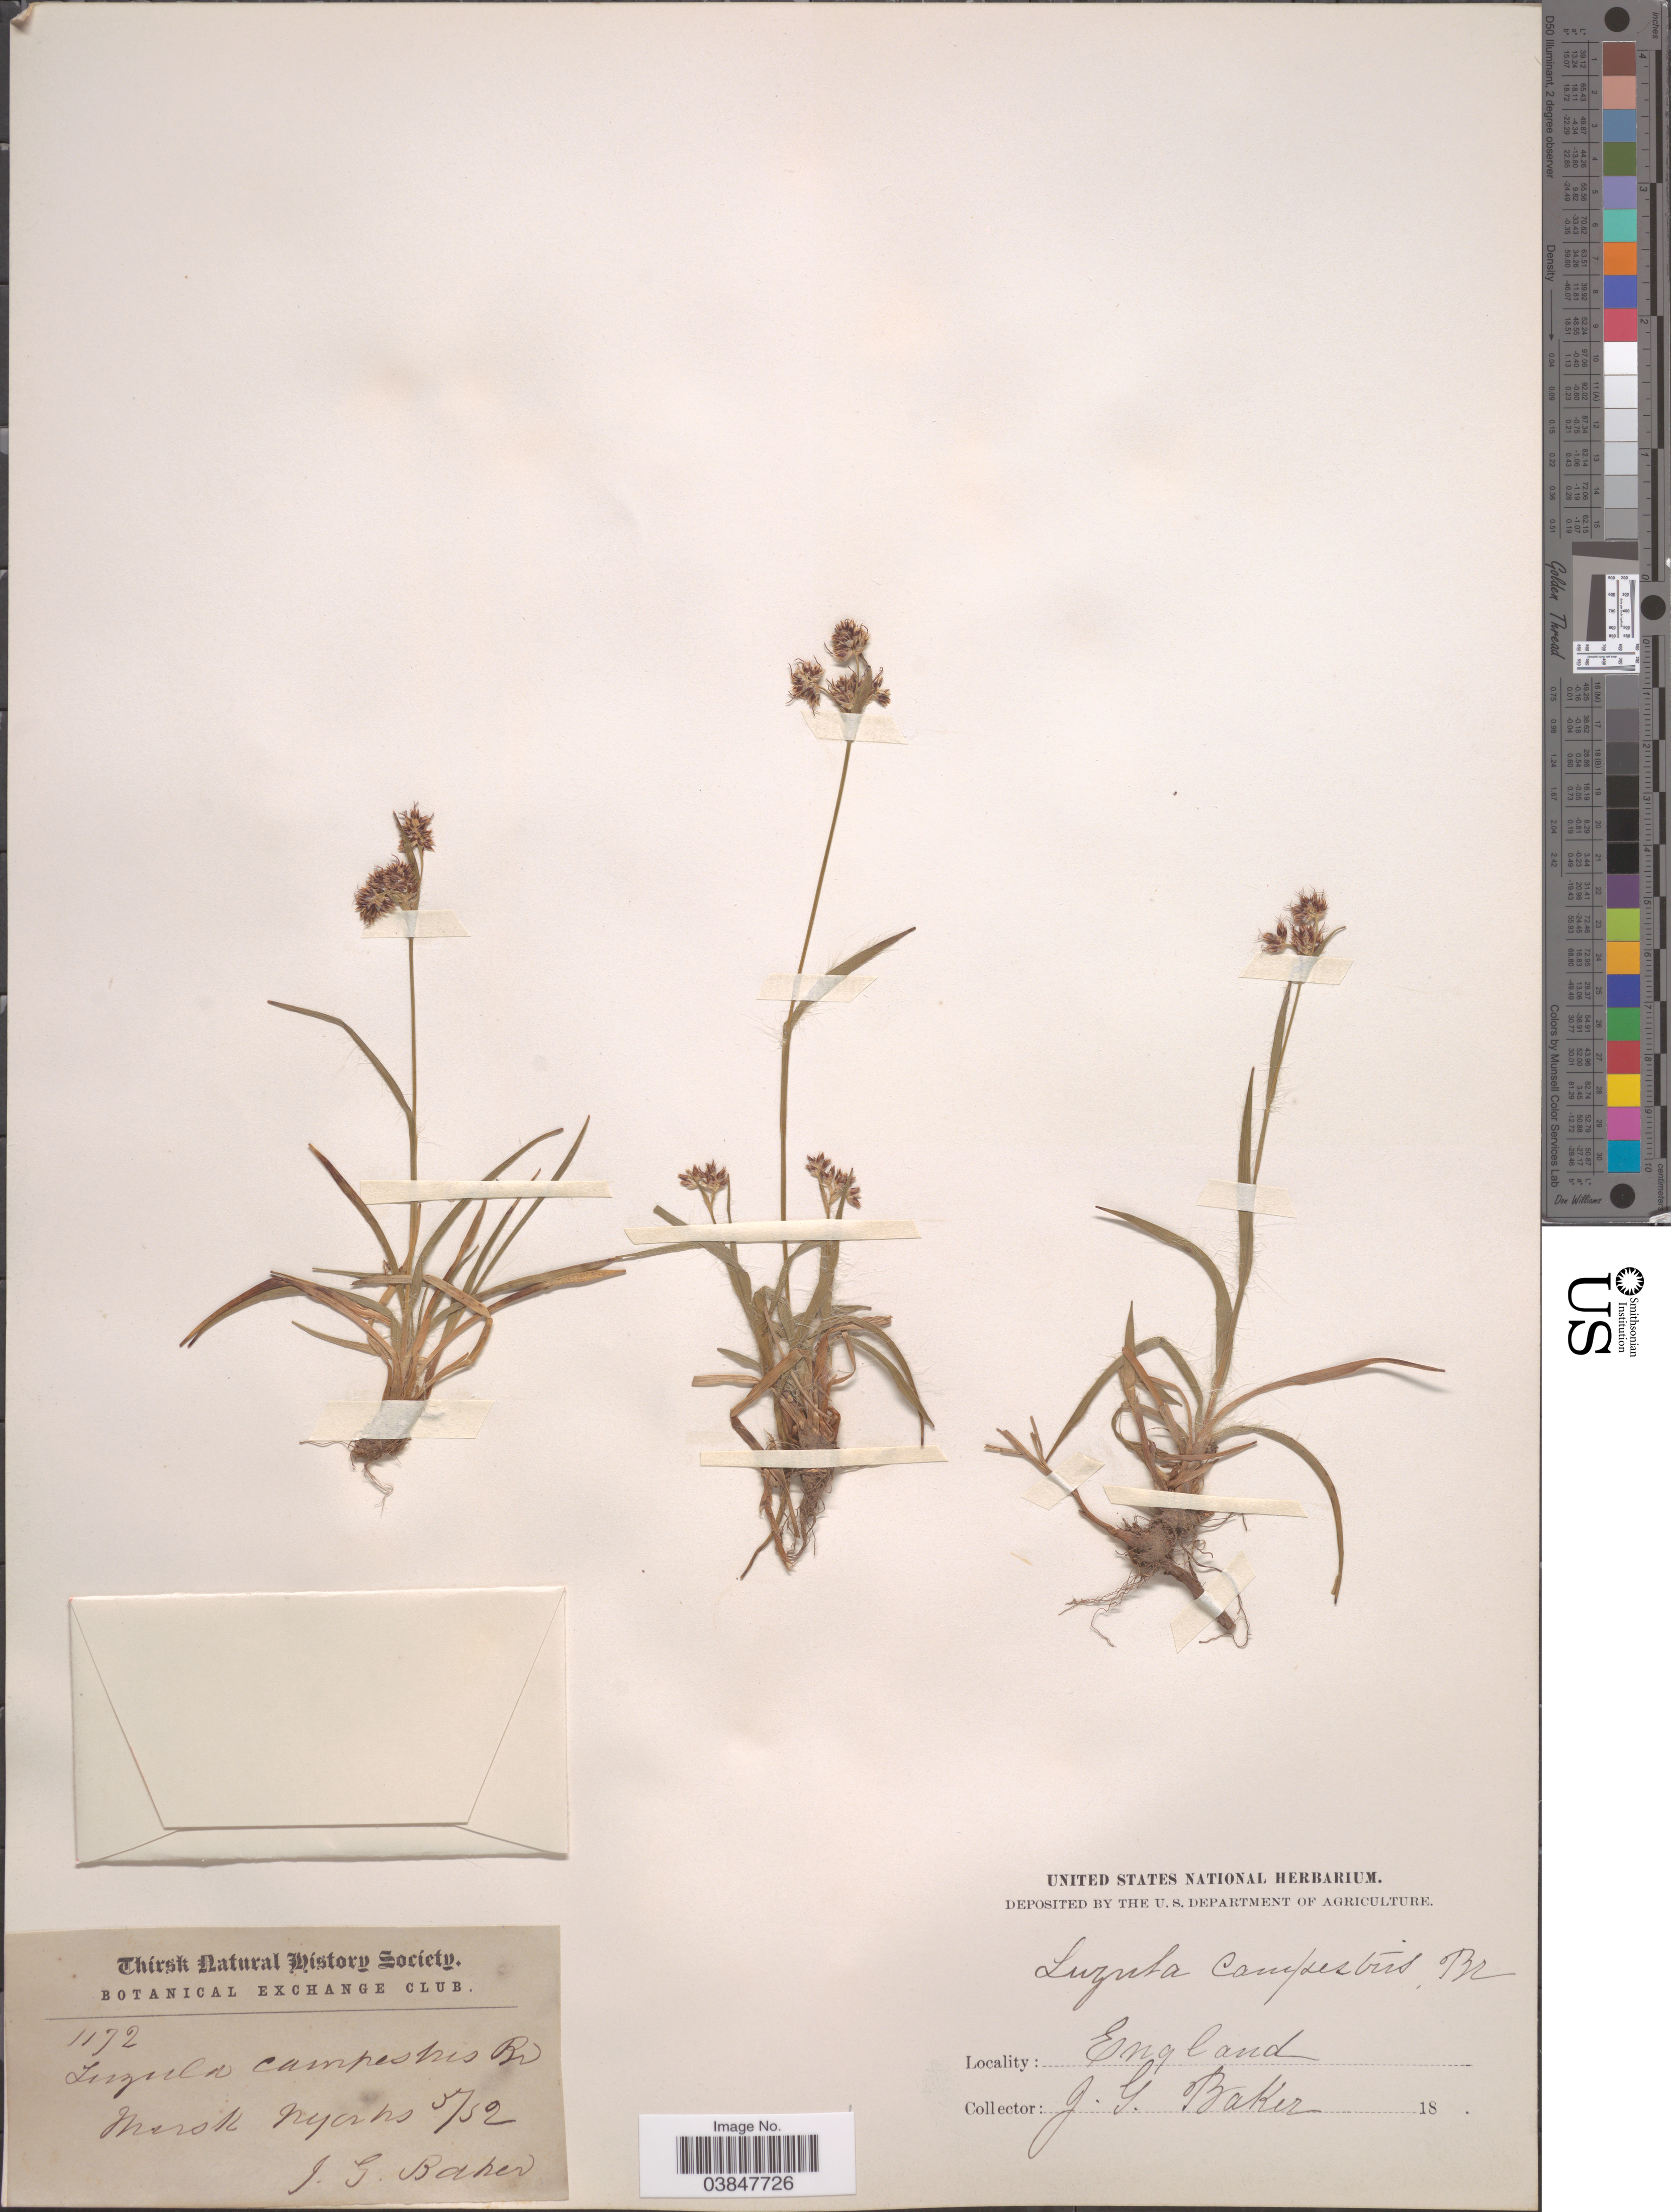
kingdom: Plantae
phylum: Tracheophyta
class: Liliopsida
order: Poales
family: Juncaceae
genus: Luzula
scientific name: Luzula campestris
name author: (L.) DC.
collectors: J. G. Baker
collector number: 1172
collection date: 1852-05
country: United Kingdom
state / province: England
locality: Merok N yorks.